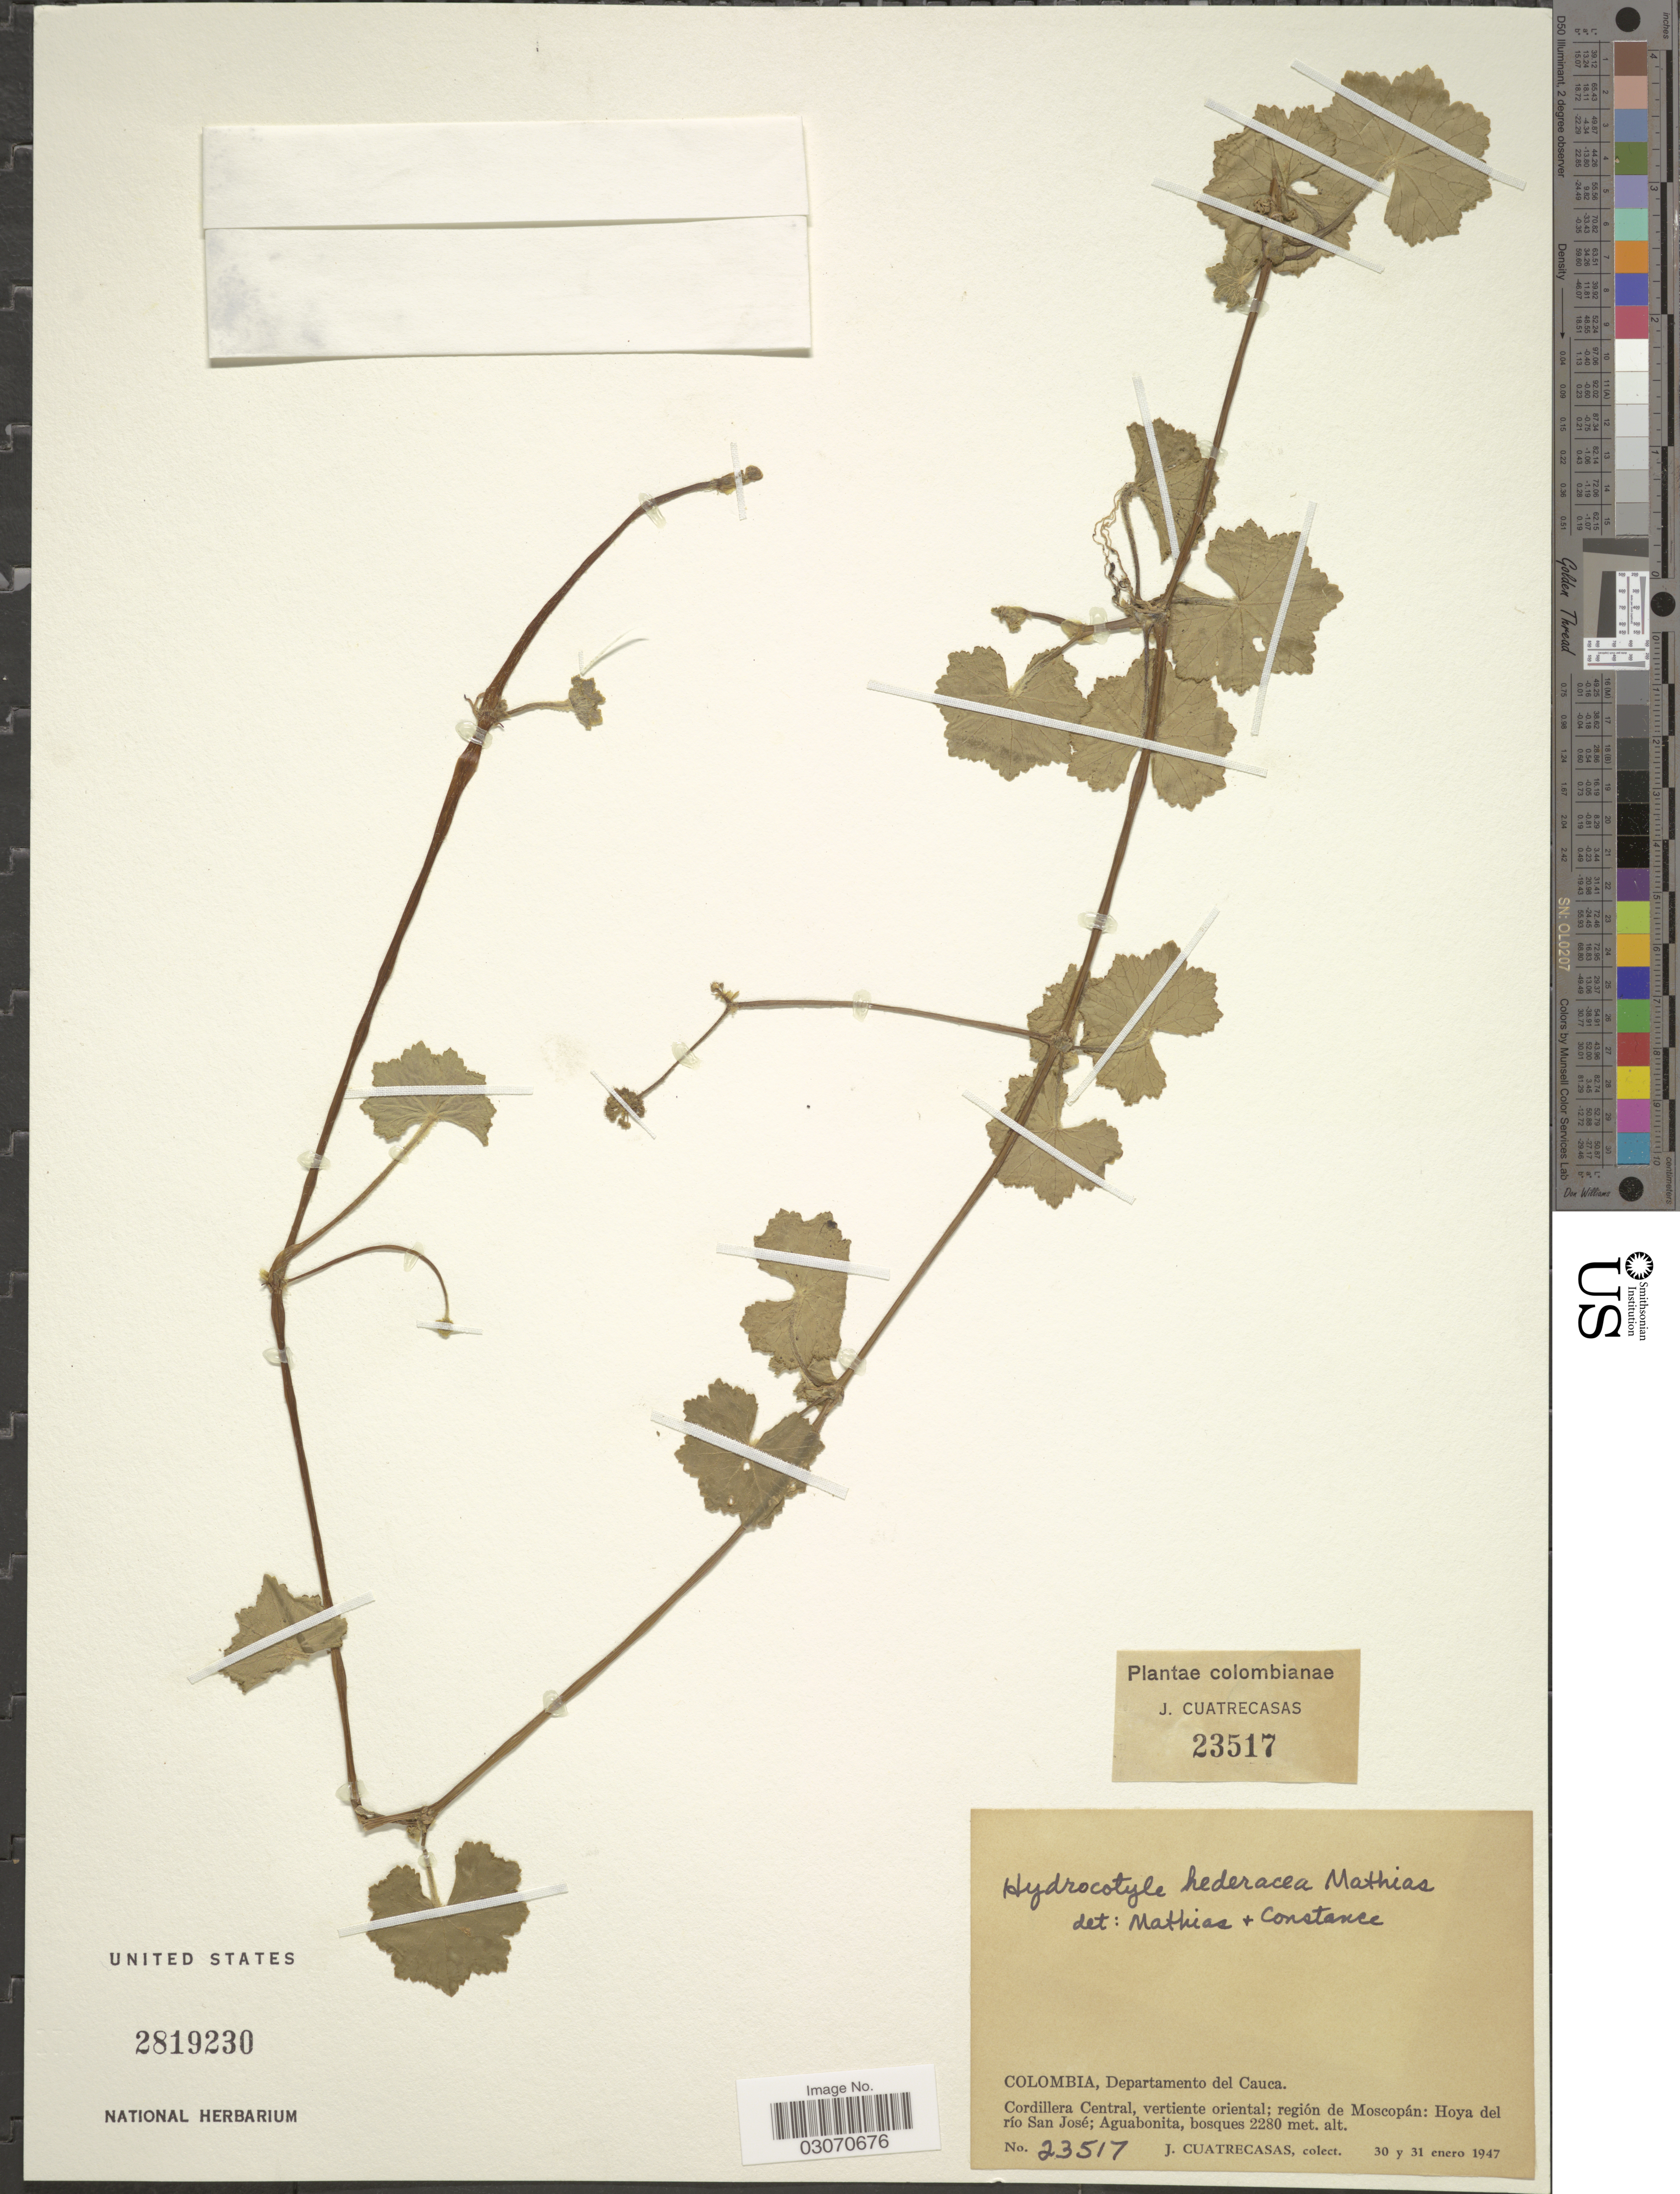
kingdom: Plantae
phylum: Tracheophyta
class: Magnoliopsida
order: Apiales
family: Araliaceae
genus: Hydrocotyle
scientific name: Hydrocotyle hederacea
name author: Mathias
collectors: J. Cuatrecasas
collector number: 23517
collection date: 1947-01-30/1947-01-31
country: Colombia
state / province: Cauca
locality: Departamento del Cauca. Cordillera Central, vertiente oriental; región de Moscopán: Hoya del río San José; Aguabonita.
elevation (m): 2280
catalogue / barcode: US 2819230